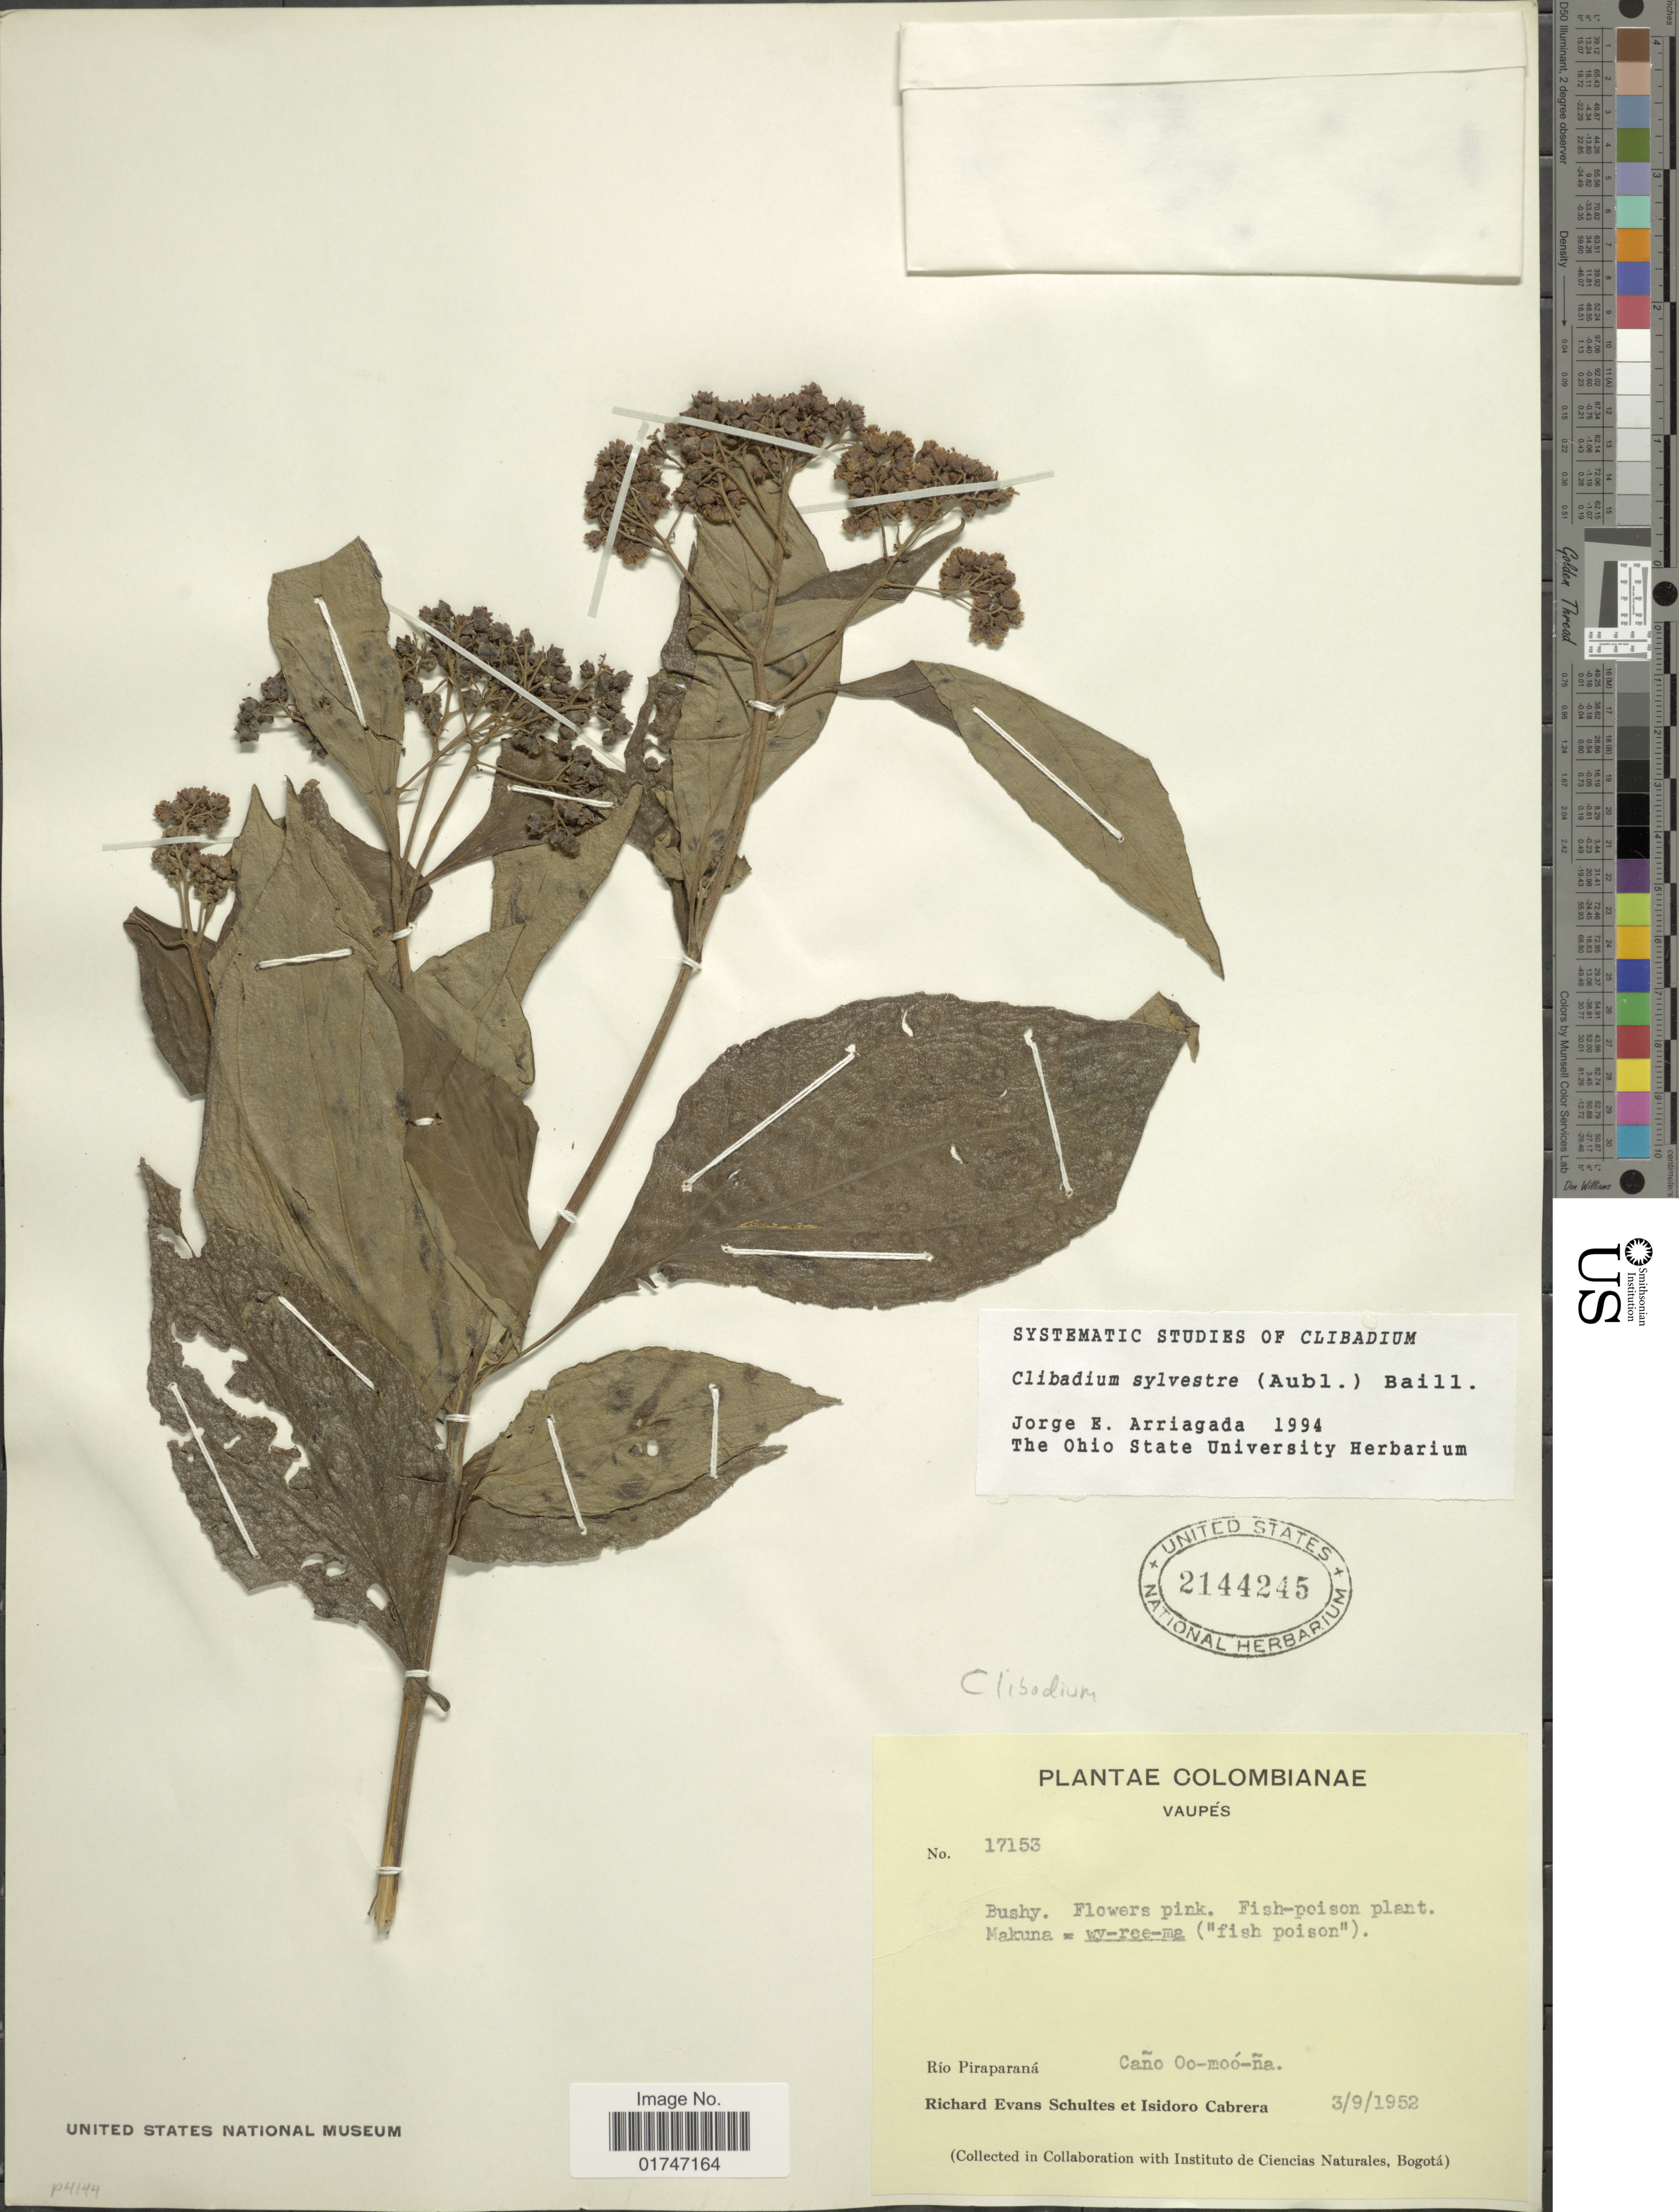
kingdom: Plantae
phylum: Tracheophyta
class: Magnoliopsida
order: Asterales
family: Asteraceae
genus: Clibadium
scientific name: Clibadium sylvestre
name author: (Aubl.) Baill.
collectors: R. E. Schultes & I. Cabrera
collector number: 17153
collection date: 1952-09-03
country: Colombia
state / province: Vaupés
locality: Rio Piraparaná. Caño Oo-moó-ña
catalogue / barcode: US 2144245